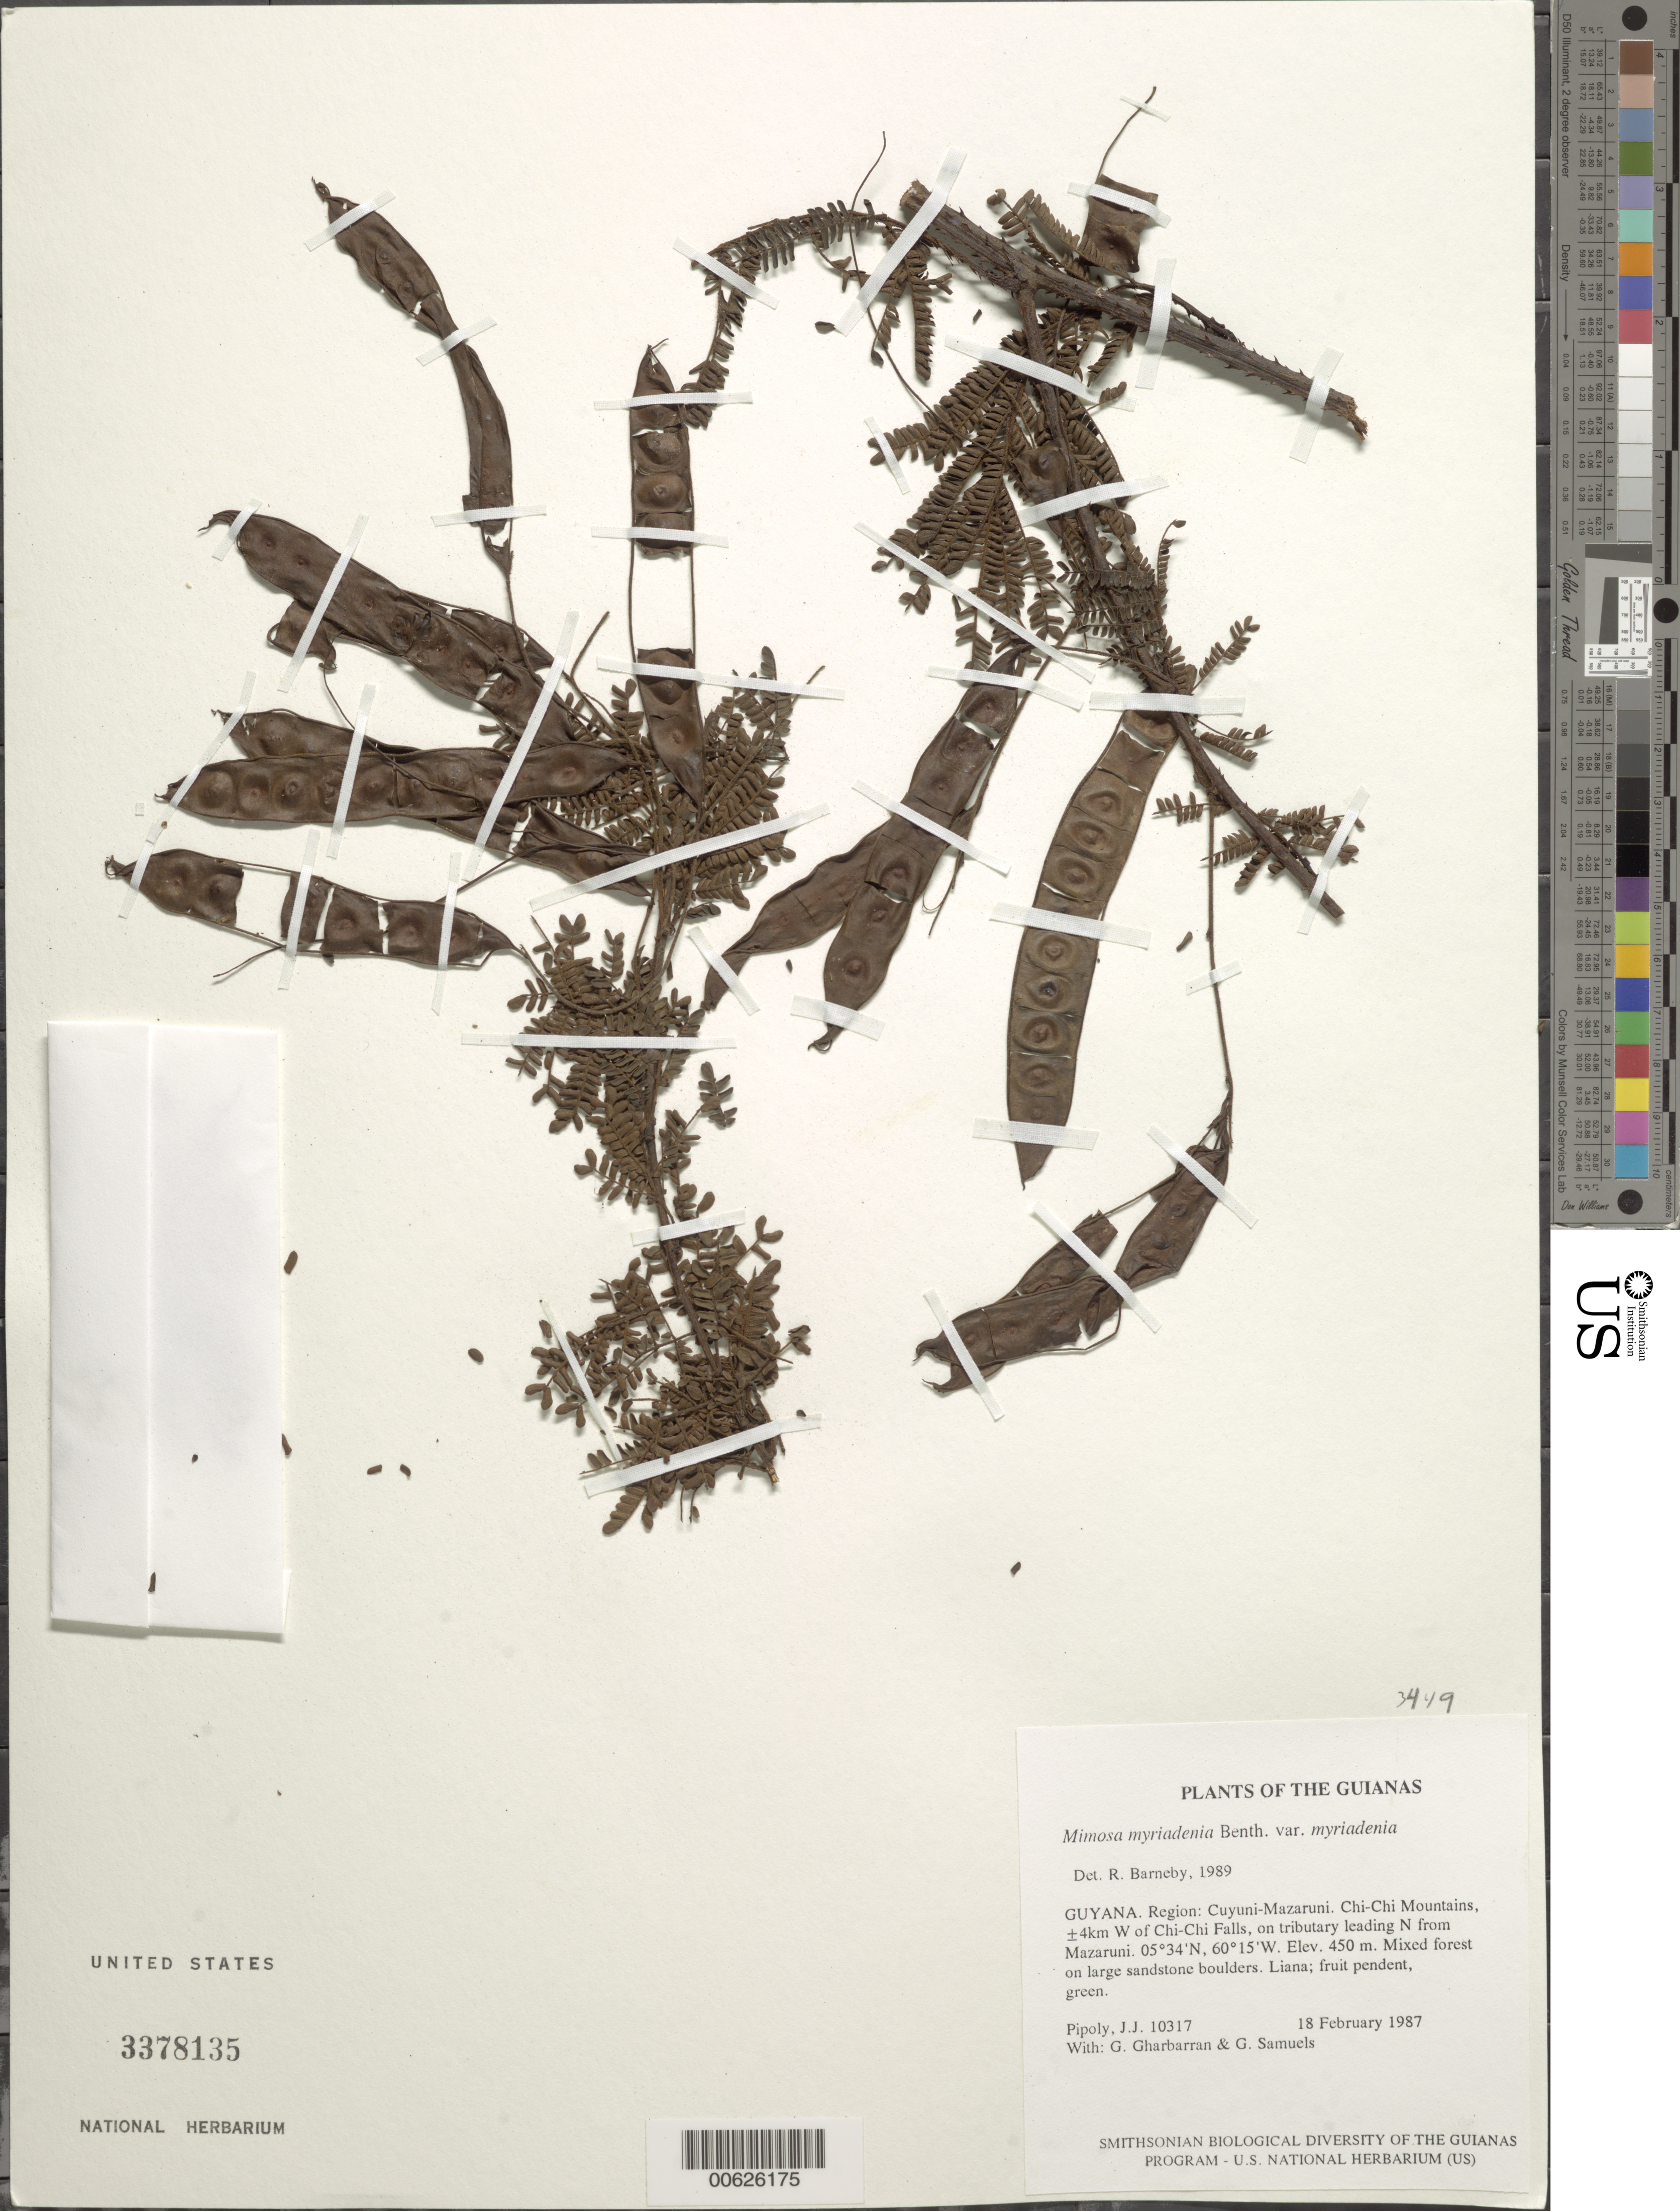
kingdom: Plantae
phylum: Tracheophyta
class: Magnoliopsida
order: Fabales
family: Fabaceae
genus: Mimosa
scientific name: Mimosa myriadenia var. myriadenia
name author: (Benth.) Benth.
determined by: Barneby, Rupert C., (NY)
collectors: J. J. Pipoly, G. Gharbarran & G. Samuels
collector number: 10317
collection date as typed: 18 February 1987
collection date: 1987-02-18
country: Guyana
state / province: Cuyuni-Mazaruni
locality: Chi-Chi Mountains, ±4km W of Chi-Chi Falls, on tributary leading N from Mazaruni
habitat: Mixed forest on large sandstone boulders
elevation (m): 450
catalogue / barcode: US 3378135